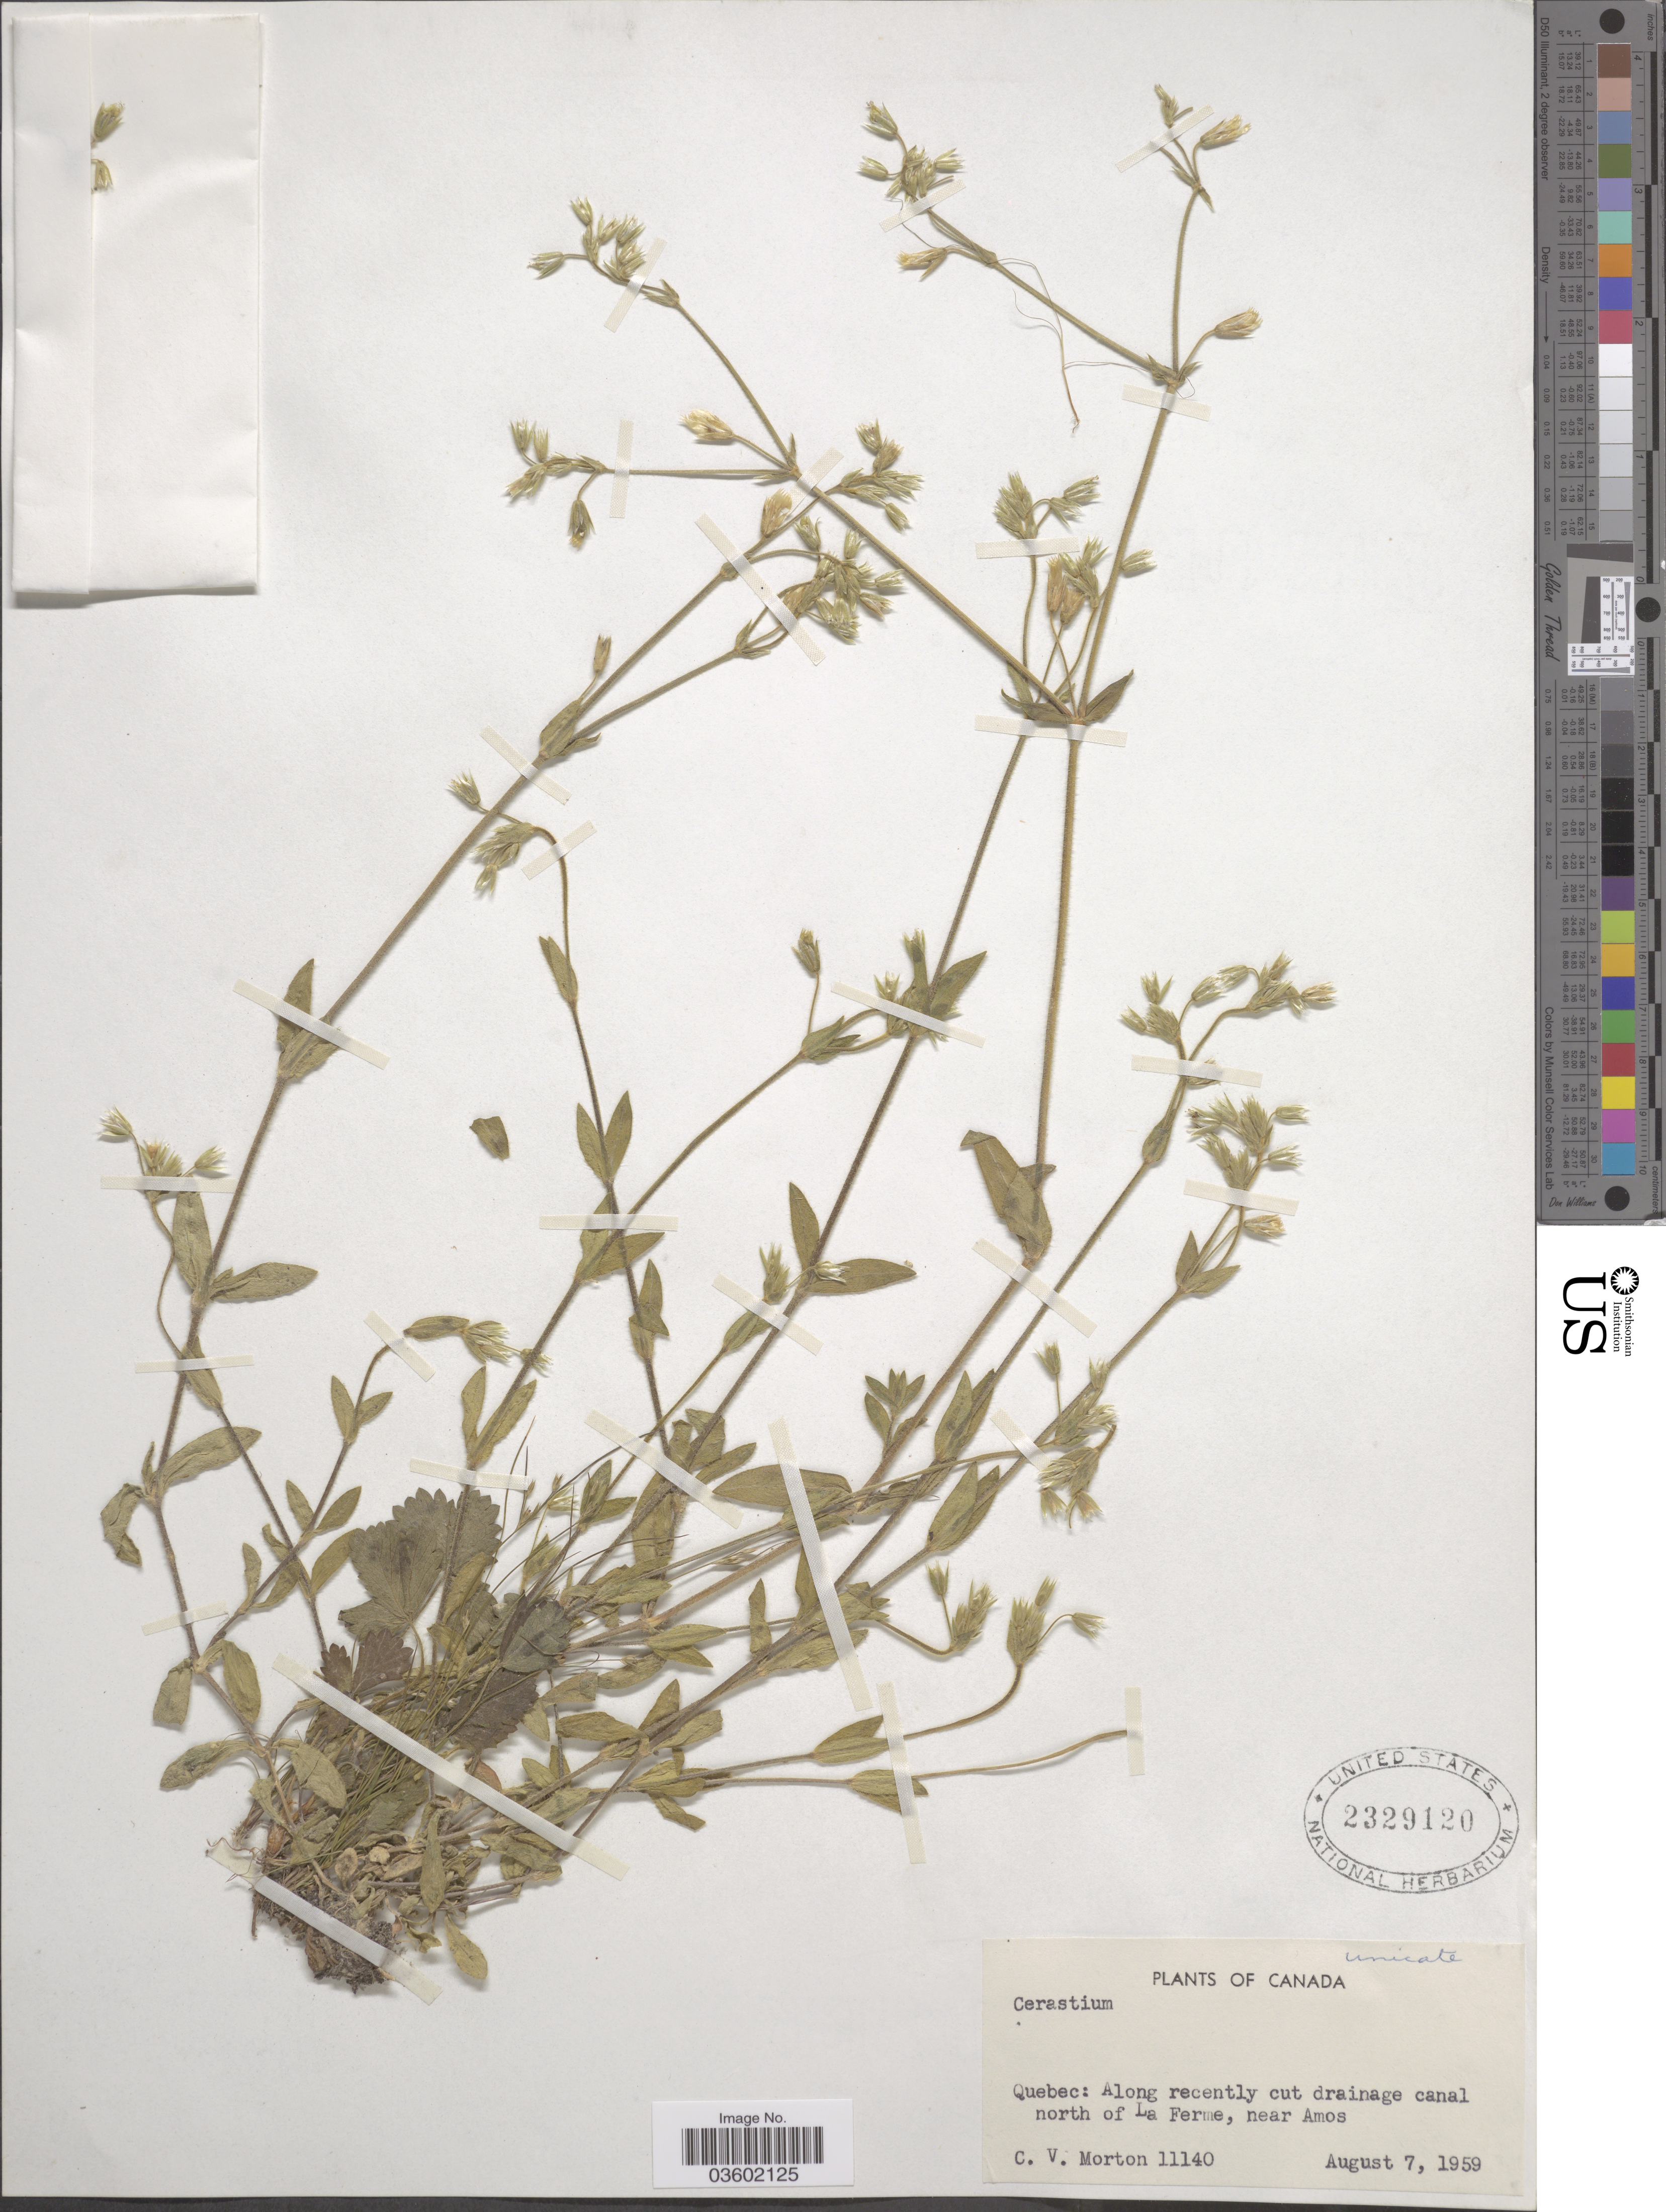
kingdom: Plantae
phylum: Tracheophyta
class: Magnoliopsida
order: Caryophyllales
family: Caryophyllaceae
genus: Cerastium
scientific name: Cerastium vulgatum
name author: L.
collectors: C. V. Morton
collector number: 11140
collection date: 1959-08-07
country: Canada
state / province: Quebec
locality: Along recently cut drainage canal north of La Ferme, near Amos.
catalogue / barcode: US 2329120